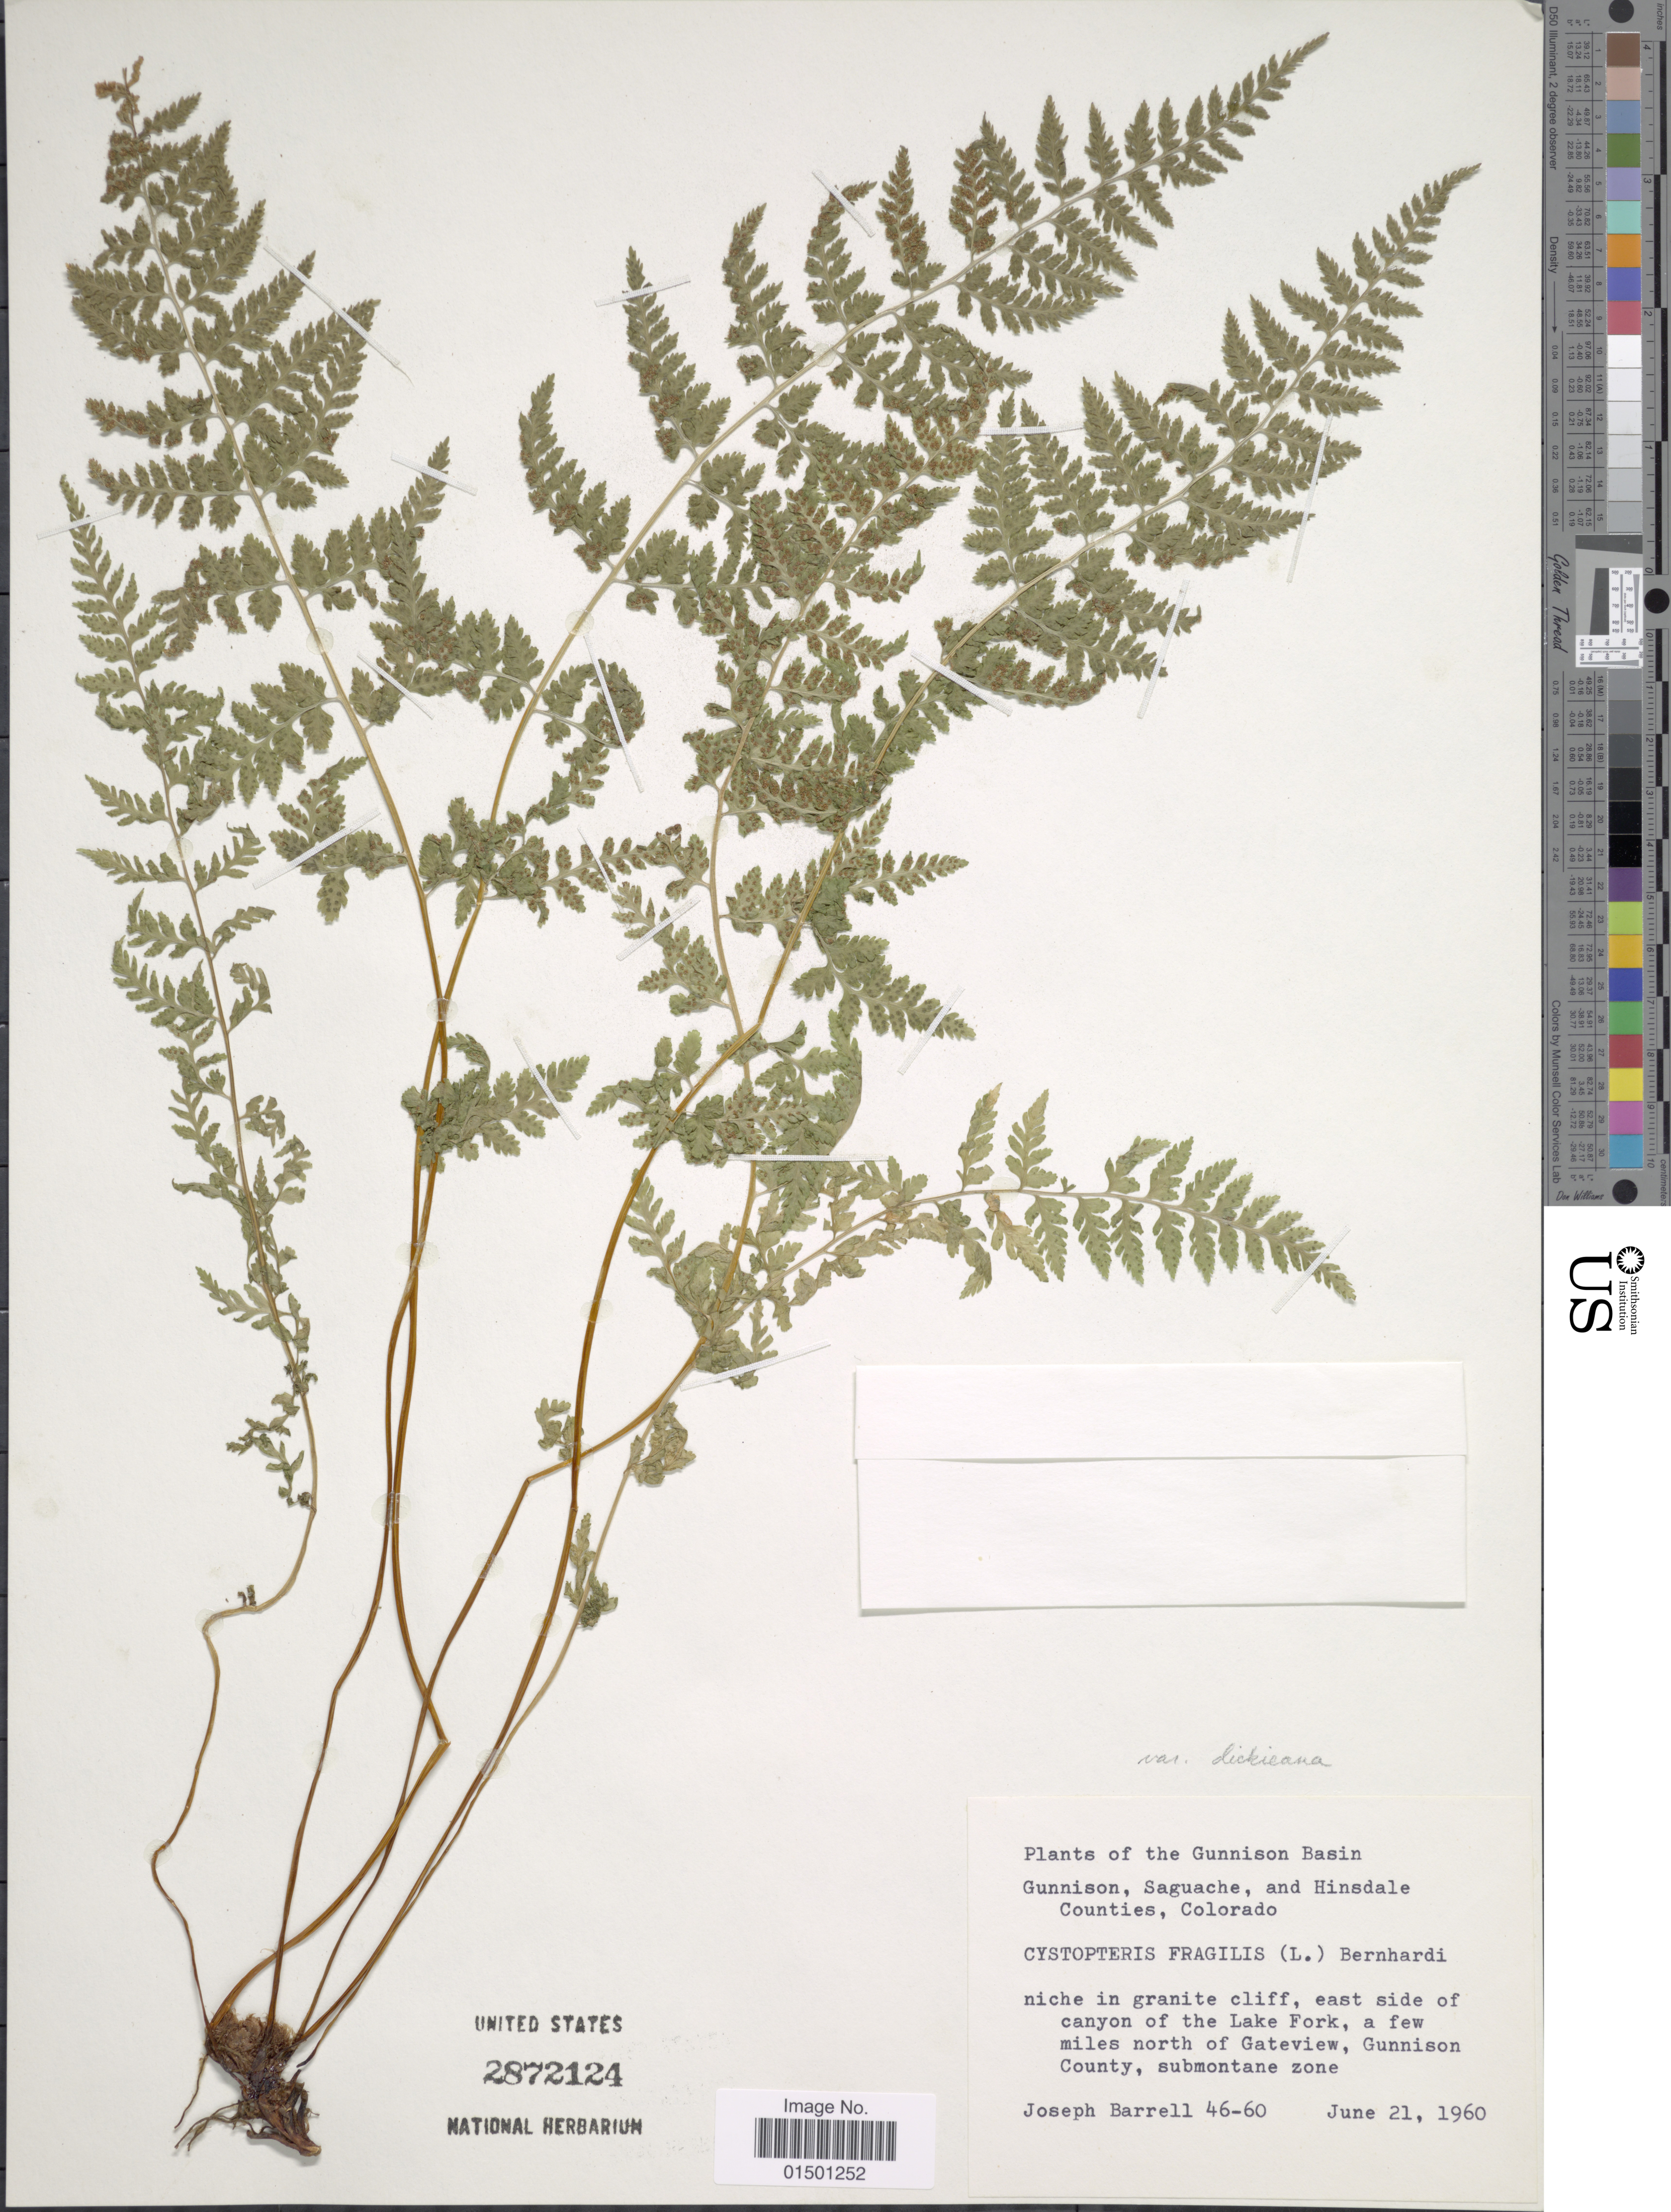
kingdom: Plantae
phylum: Tracheophyta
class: Polypodiopsida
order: Polypodiales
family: Cystopteridaceae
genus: Cystopteris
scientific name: Cystopteris fragilis var. dickieana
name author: B. Boivin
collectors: J. Barrell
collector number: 46-60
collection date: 1960-06-21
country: United States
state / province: Colorado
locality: Gunnison, Saguache, and Hinsdale counties, east side of canyon of the Lake Fork, a few miles north of Gateview, Gunnison County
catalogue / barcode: US 2872124